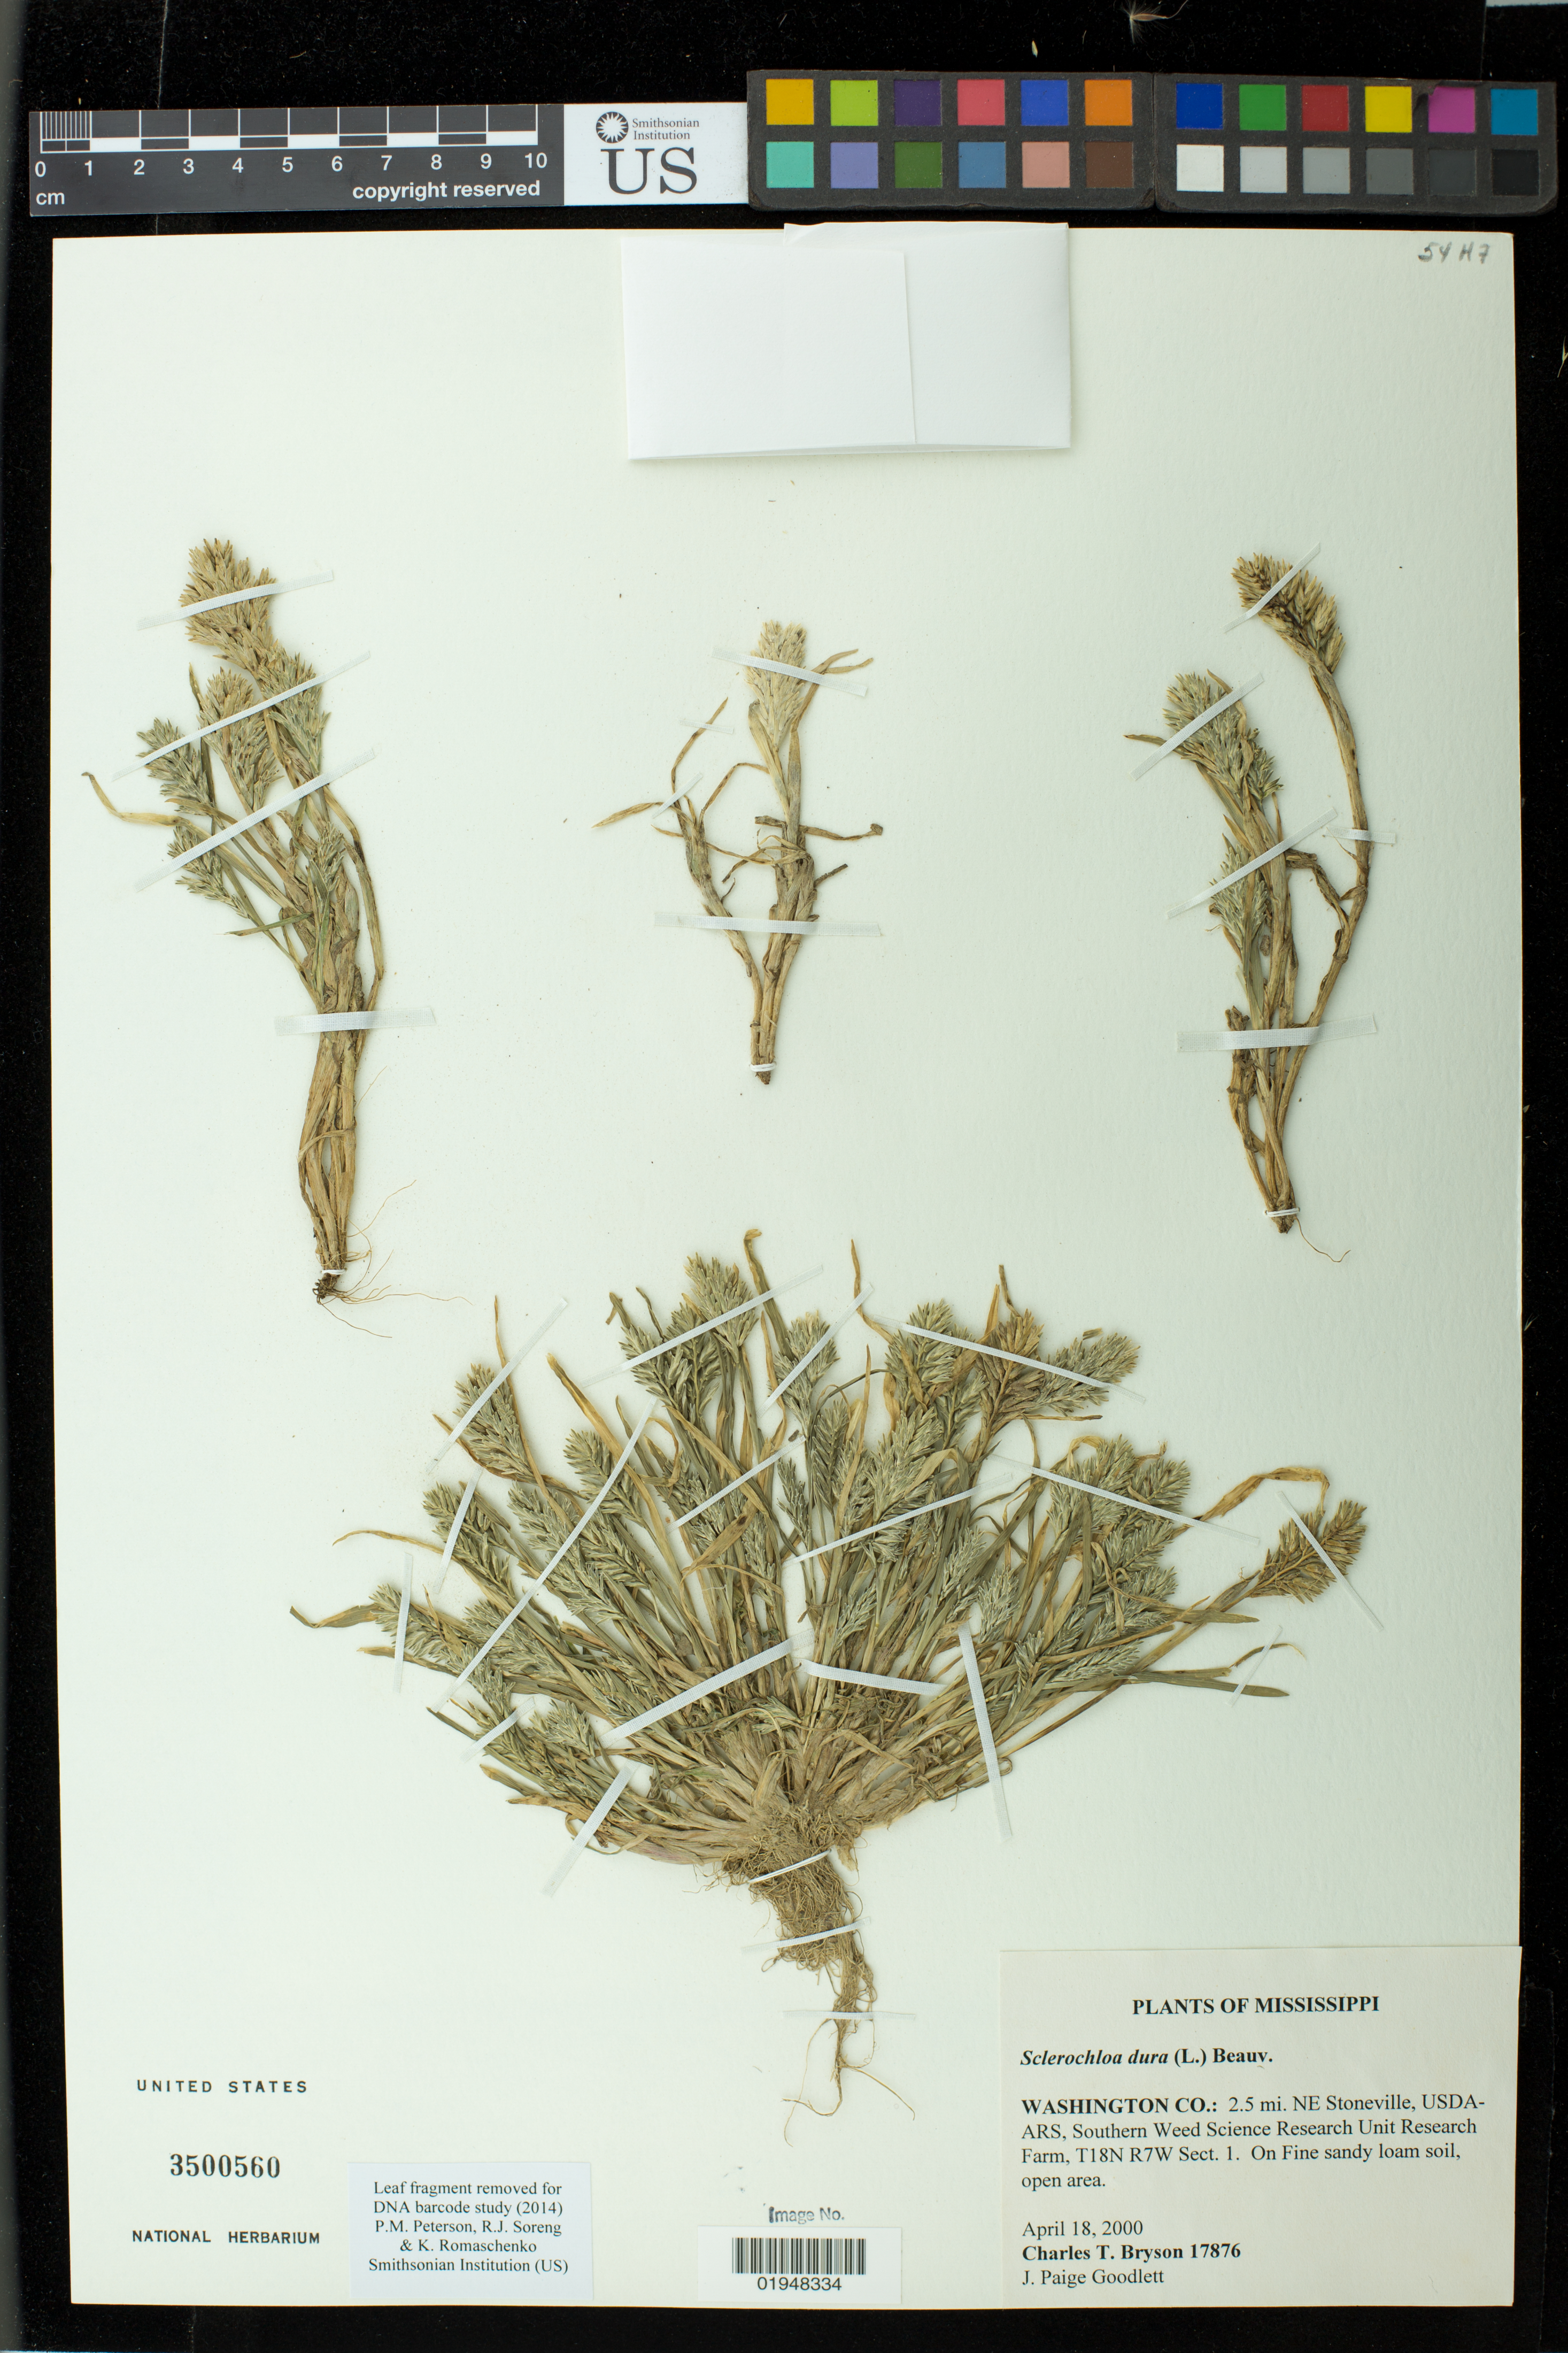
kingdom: Plantae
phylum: Tracheophyta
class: Liliopsida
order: Poales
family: Poaceae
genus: Sclerochloa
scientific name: Sclerochloa dura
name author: (L.) P. Beauv.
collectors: C. Bryson & J. Goodlett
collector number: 17876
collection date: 2000-04-18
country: United States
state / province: Mississippi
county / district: Washington County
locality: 2.5 mi. NE Stoneville, USDA-ARS, Southern Weed Science Research Unit Research Farm, T18N R7W Sect. 1.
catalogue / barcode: US 3500560